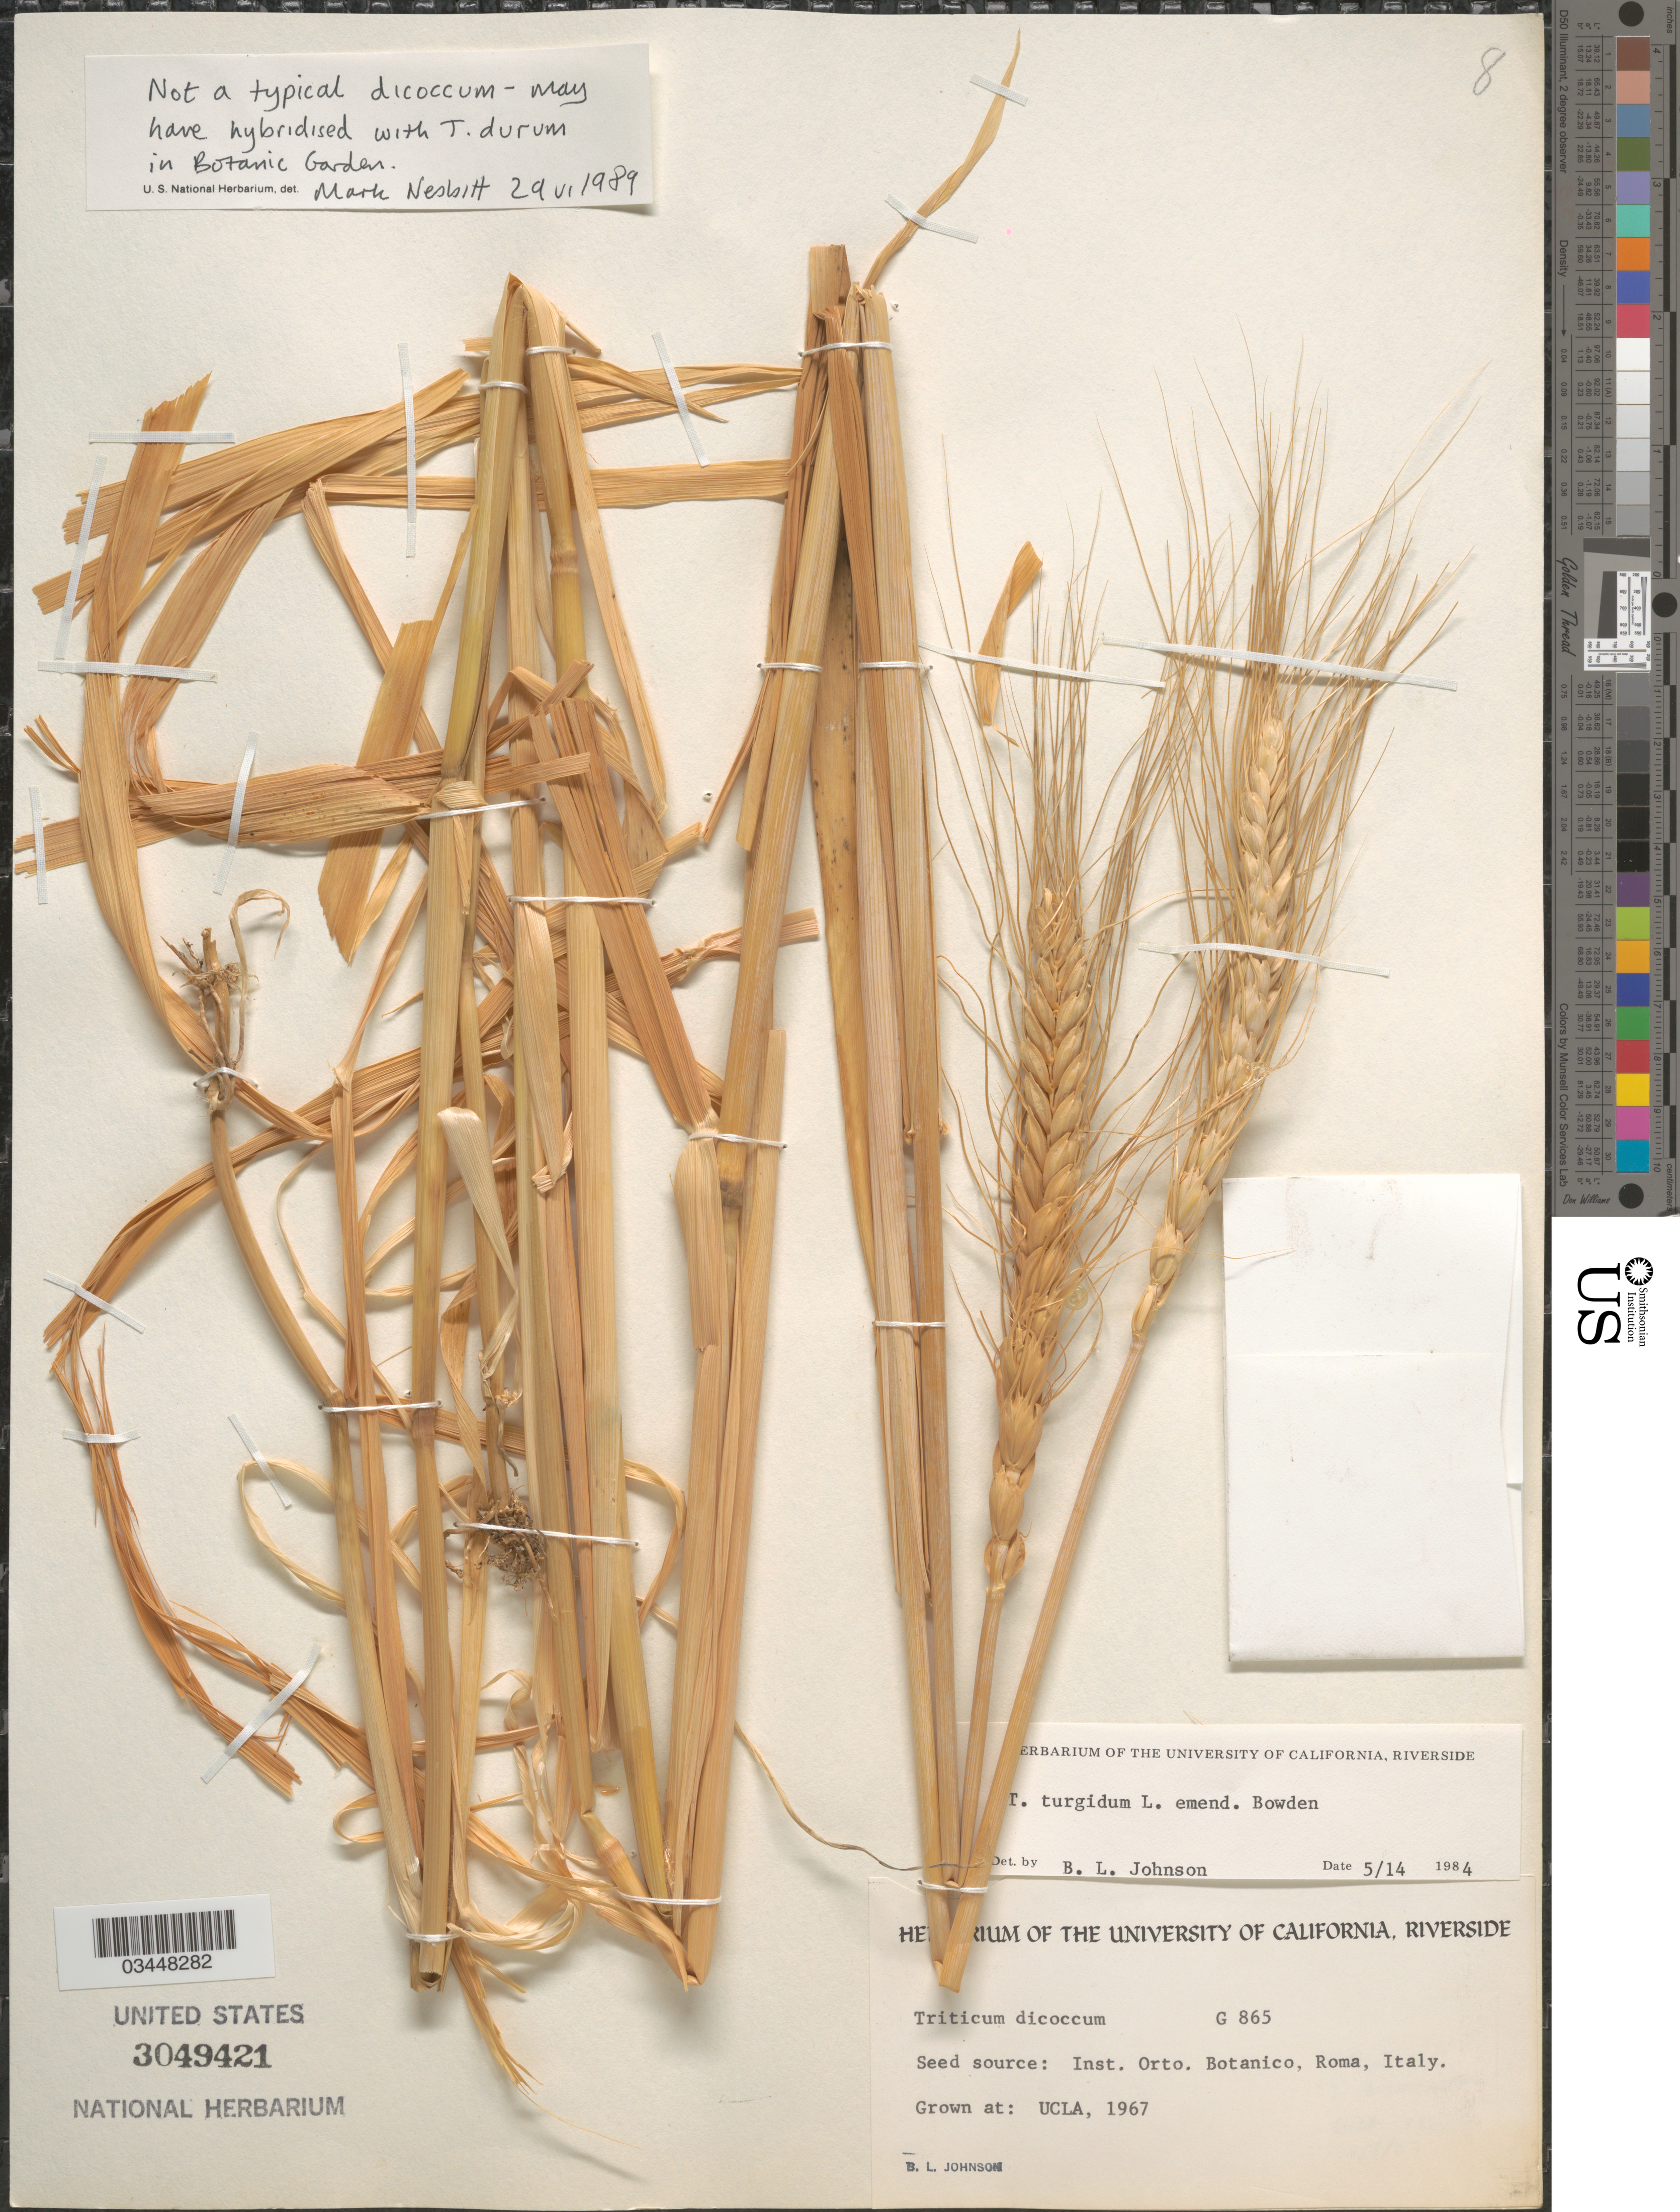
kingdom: Plantae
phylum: Tracheophyta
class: Liliopsida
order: Poales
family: Poaceae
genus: Triticum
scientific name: Triticum turgidum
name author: L.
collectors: B. Johnson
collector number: G865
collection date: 1967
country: United States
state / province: California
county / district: Los Angeles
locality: UCLA.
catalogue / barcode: US 3049421